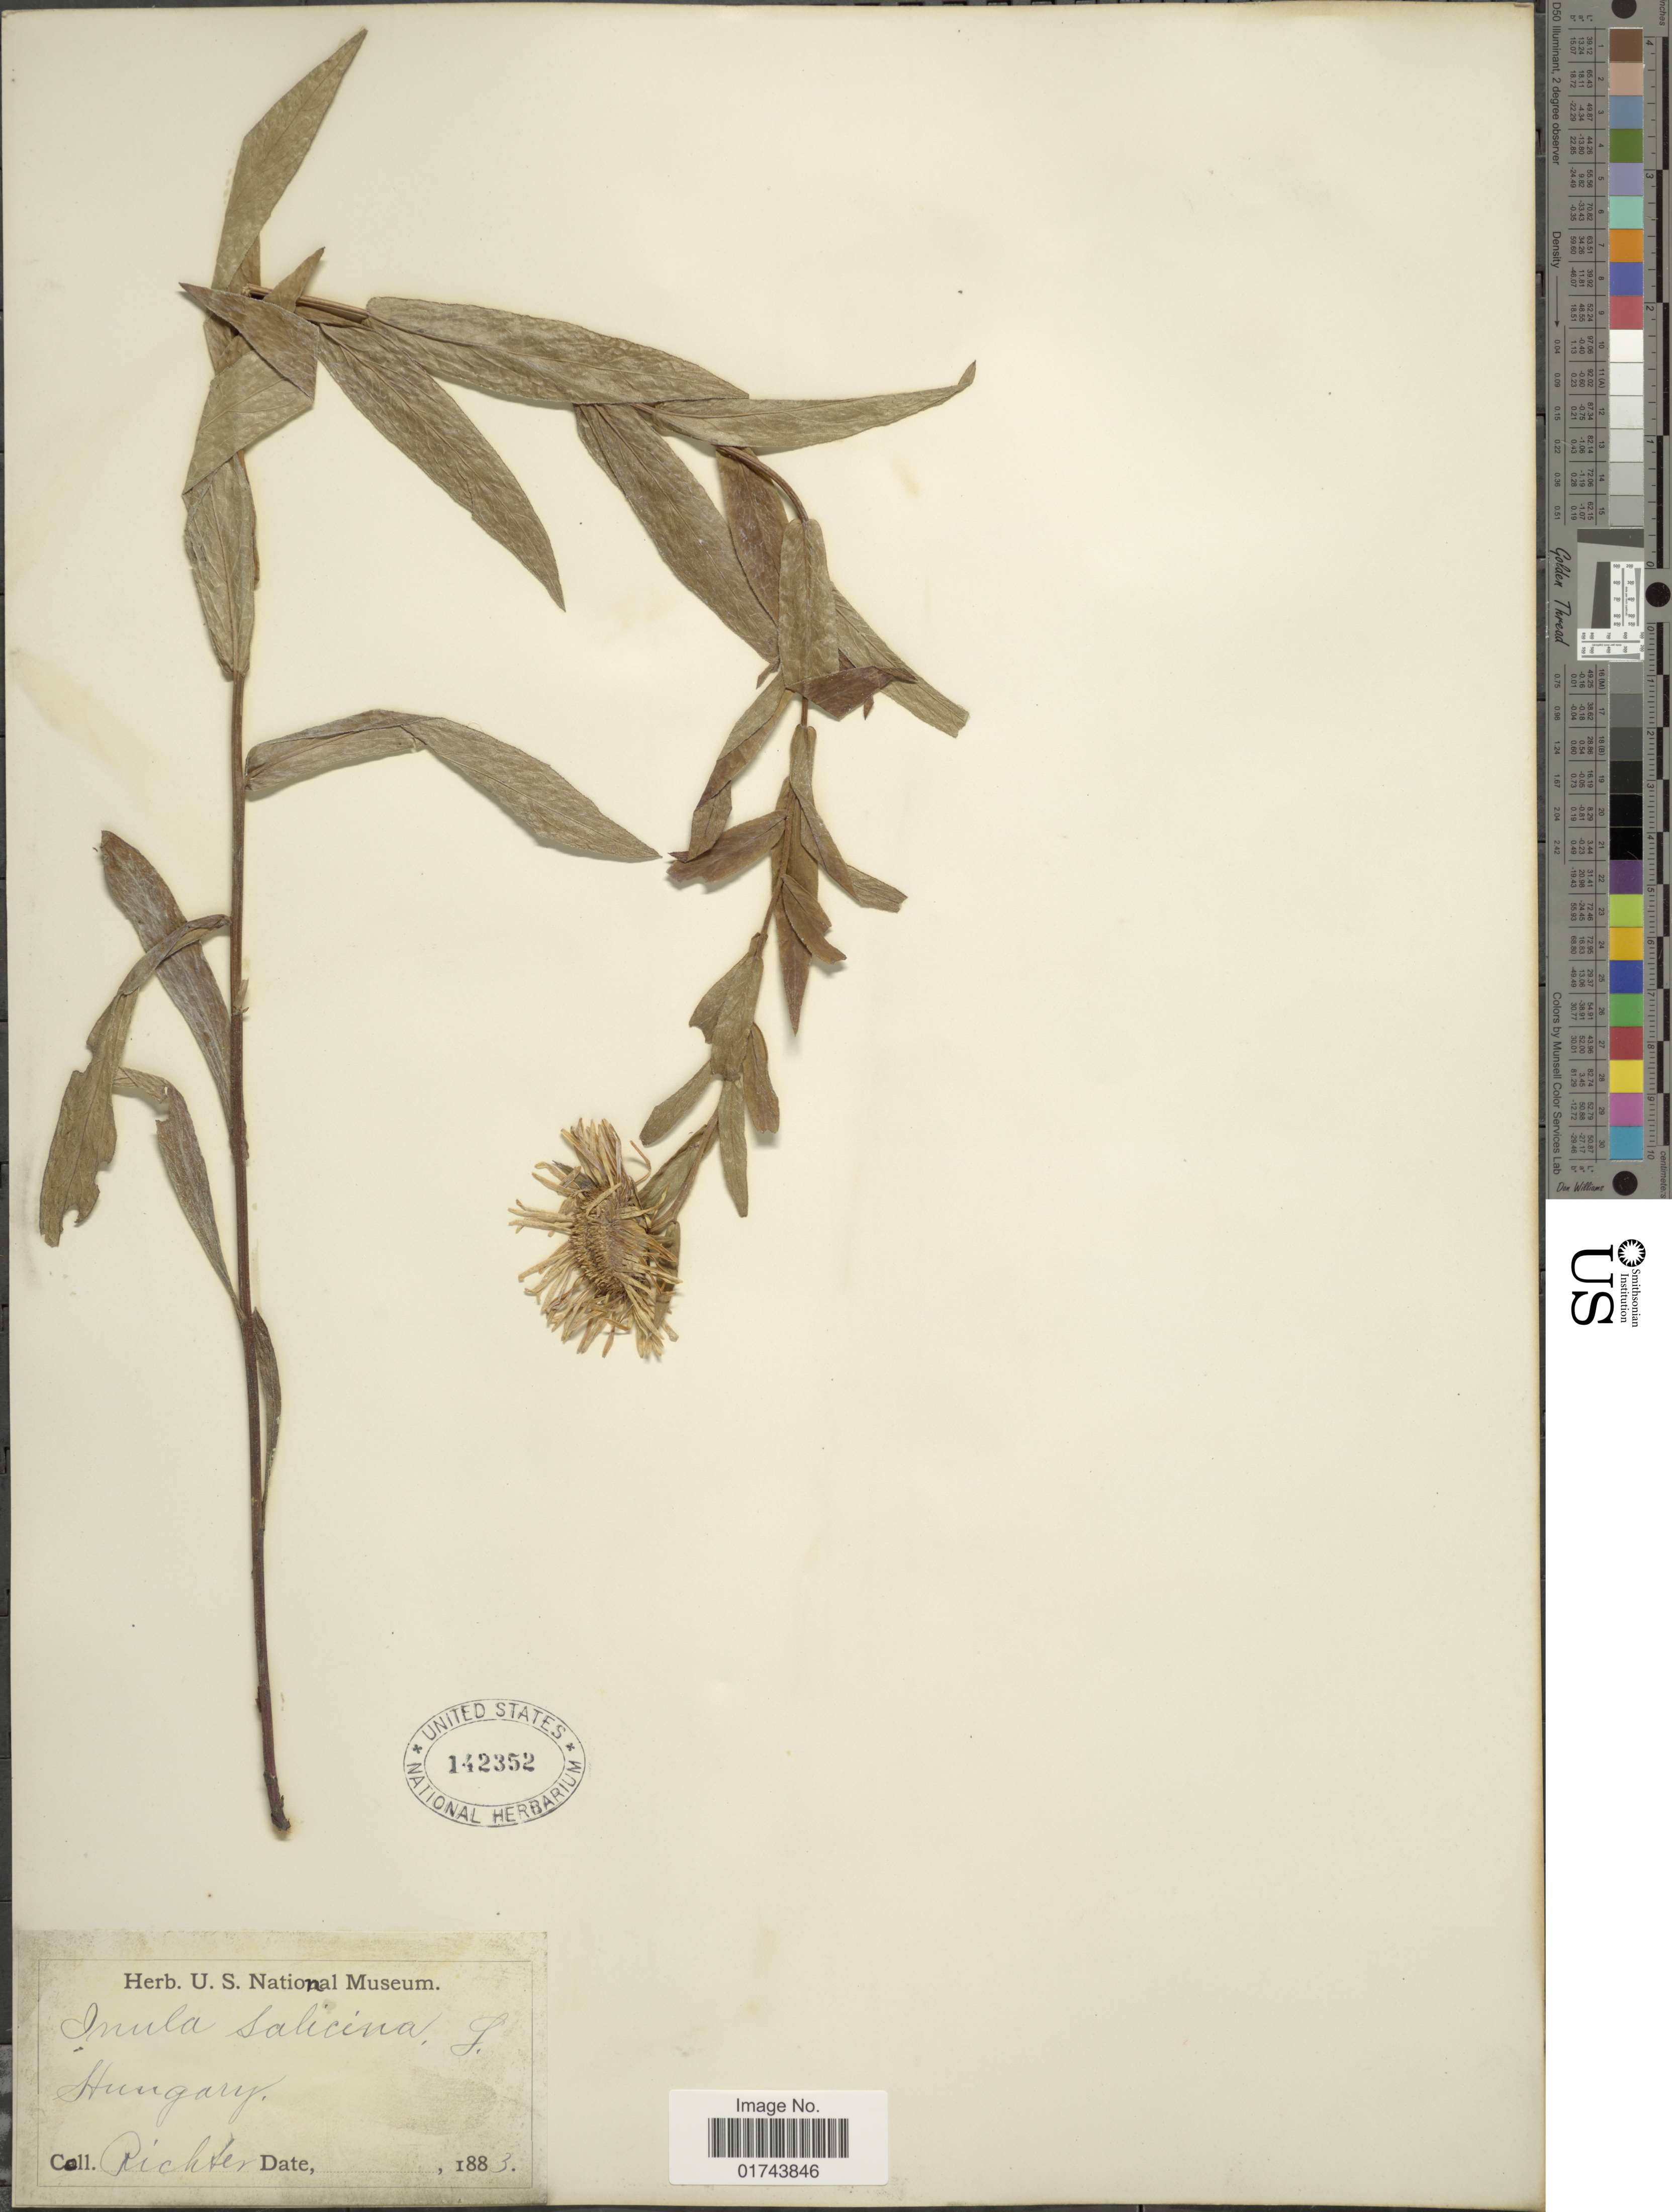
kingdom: Plantae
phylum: Tracheophyta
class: Magnoliopsida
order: Asterales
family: Asteraceae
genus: Inula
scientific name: Inula salicina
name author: L.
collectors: -- Richter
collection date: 1883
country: Hungary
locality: Hungary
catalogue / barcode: US 142352